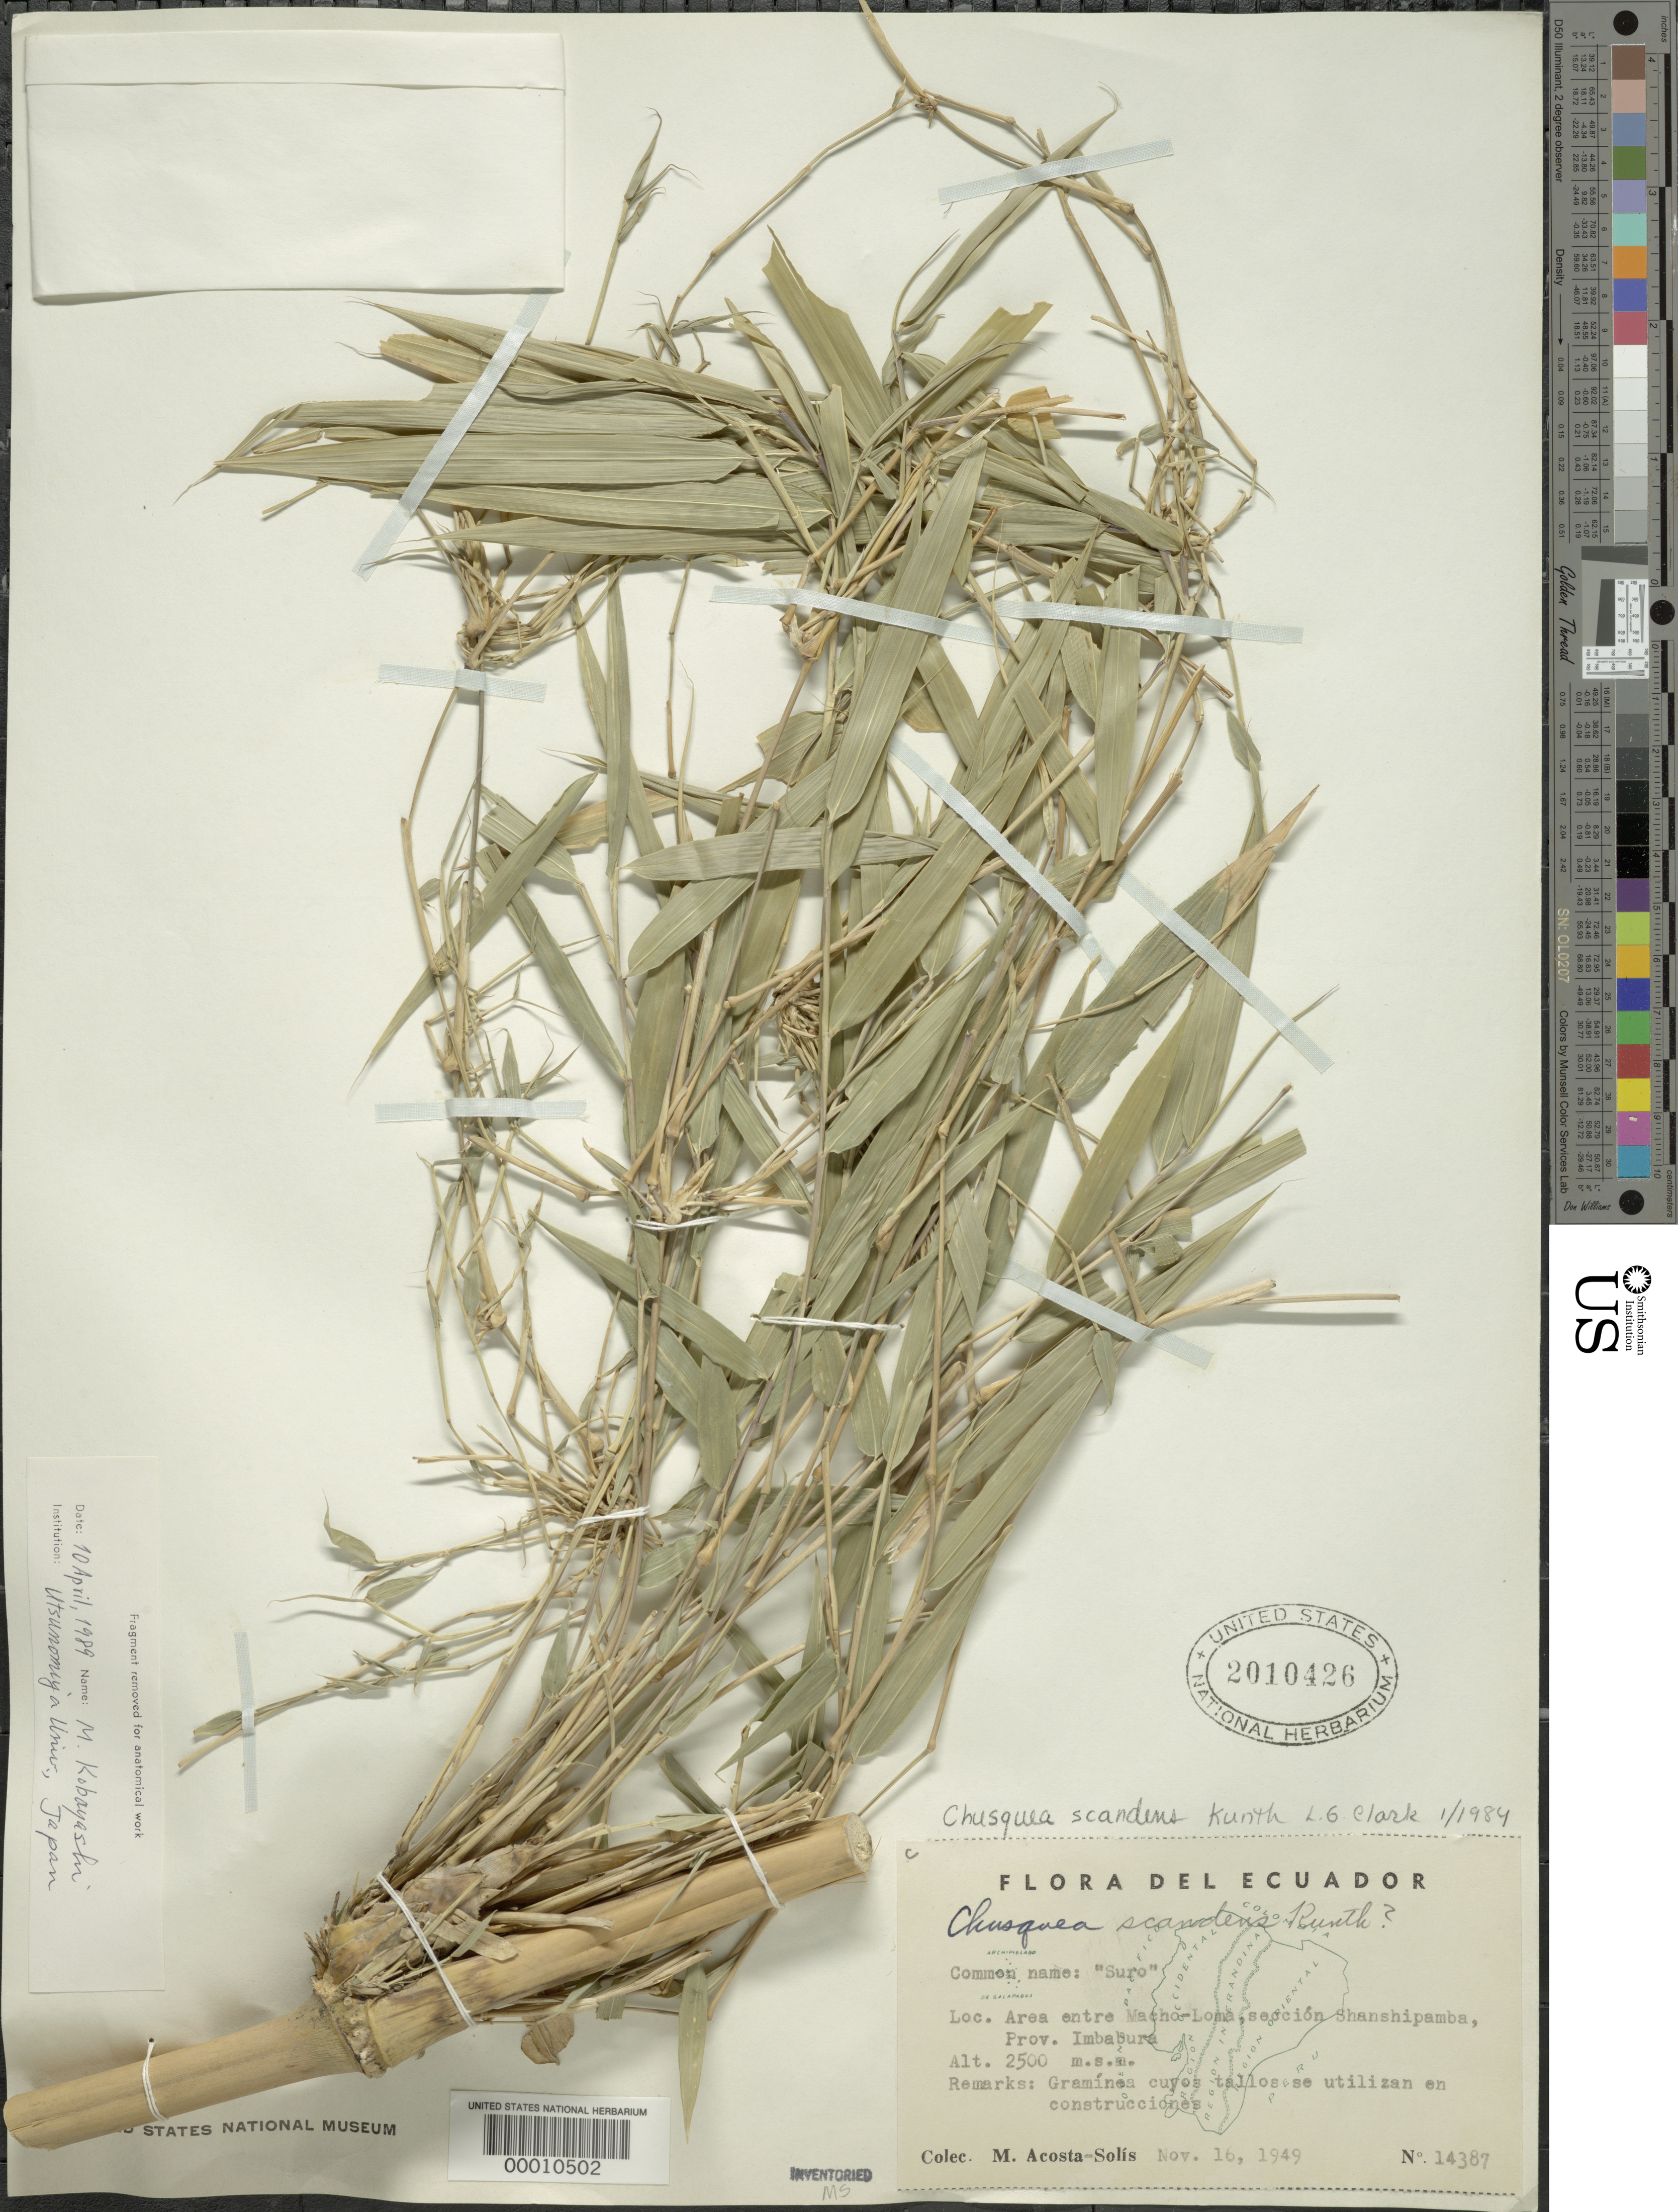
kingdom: Plantae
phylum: Tracheophyta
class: Liliopsida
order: Poales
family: Poaceae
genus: Chusquea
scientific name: Chusquea scandens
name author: Kunth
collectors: M. Acosta Solis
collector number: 14387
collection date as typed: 16 Nov 1949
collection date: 1949-11-16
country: Ecuador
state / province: Imbabura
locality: Macho-Loma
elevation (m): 2500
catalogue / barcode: US 2010426